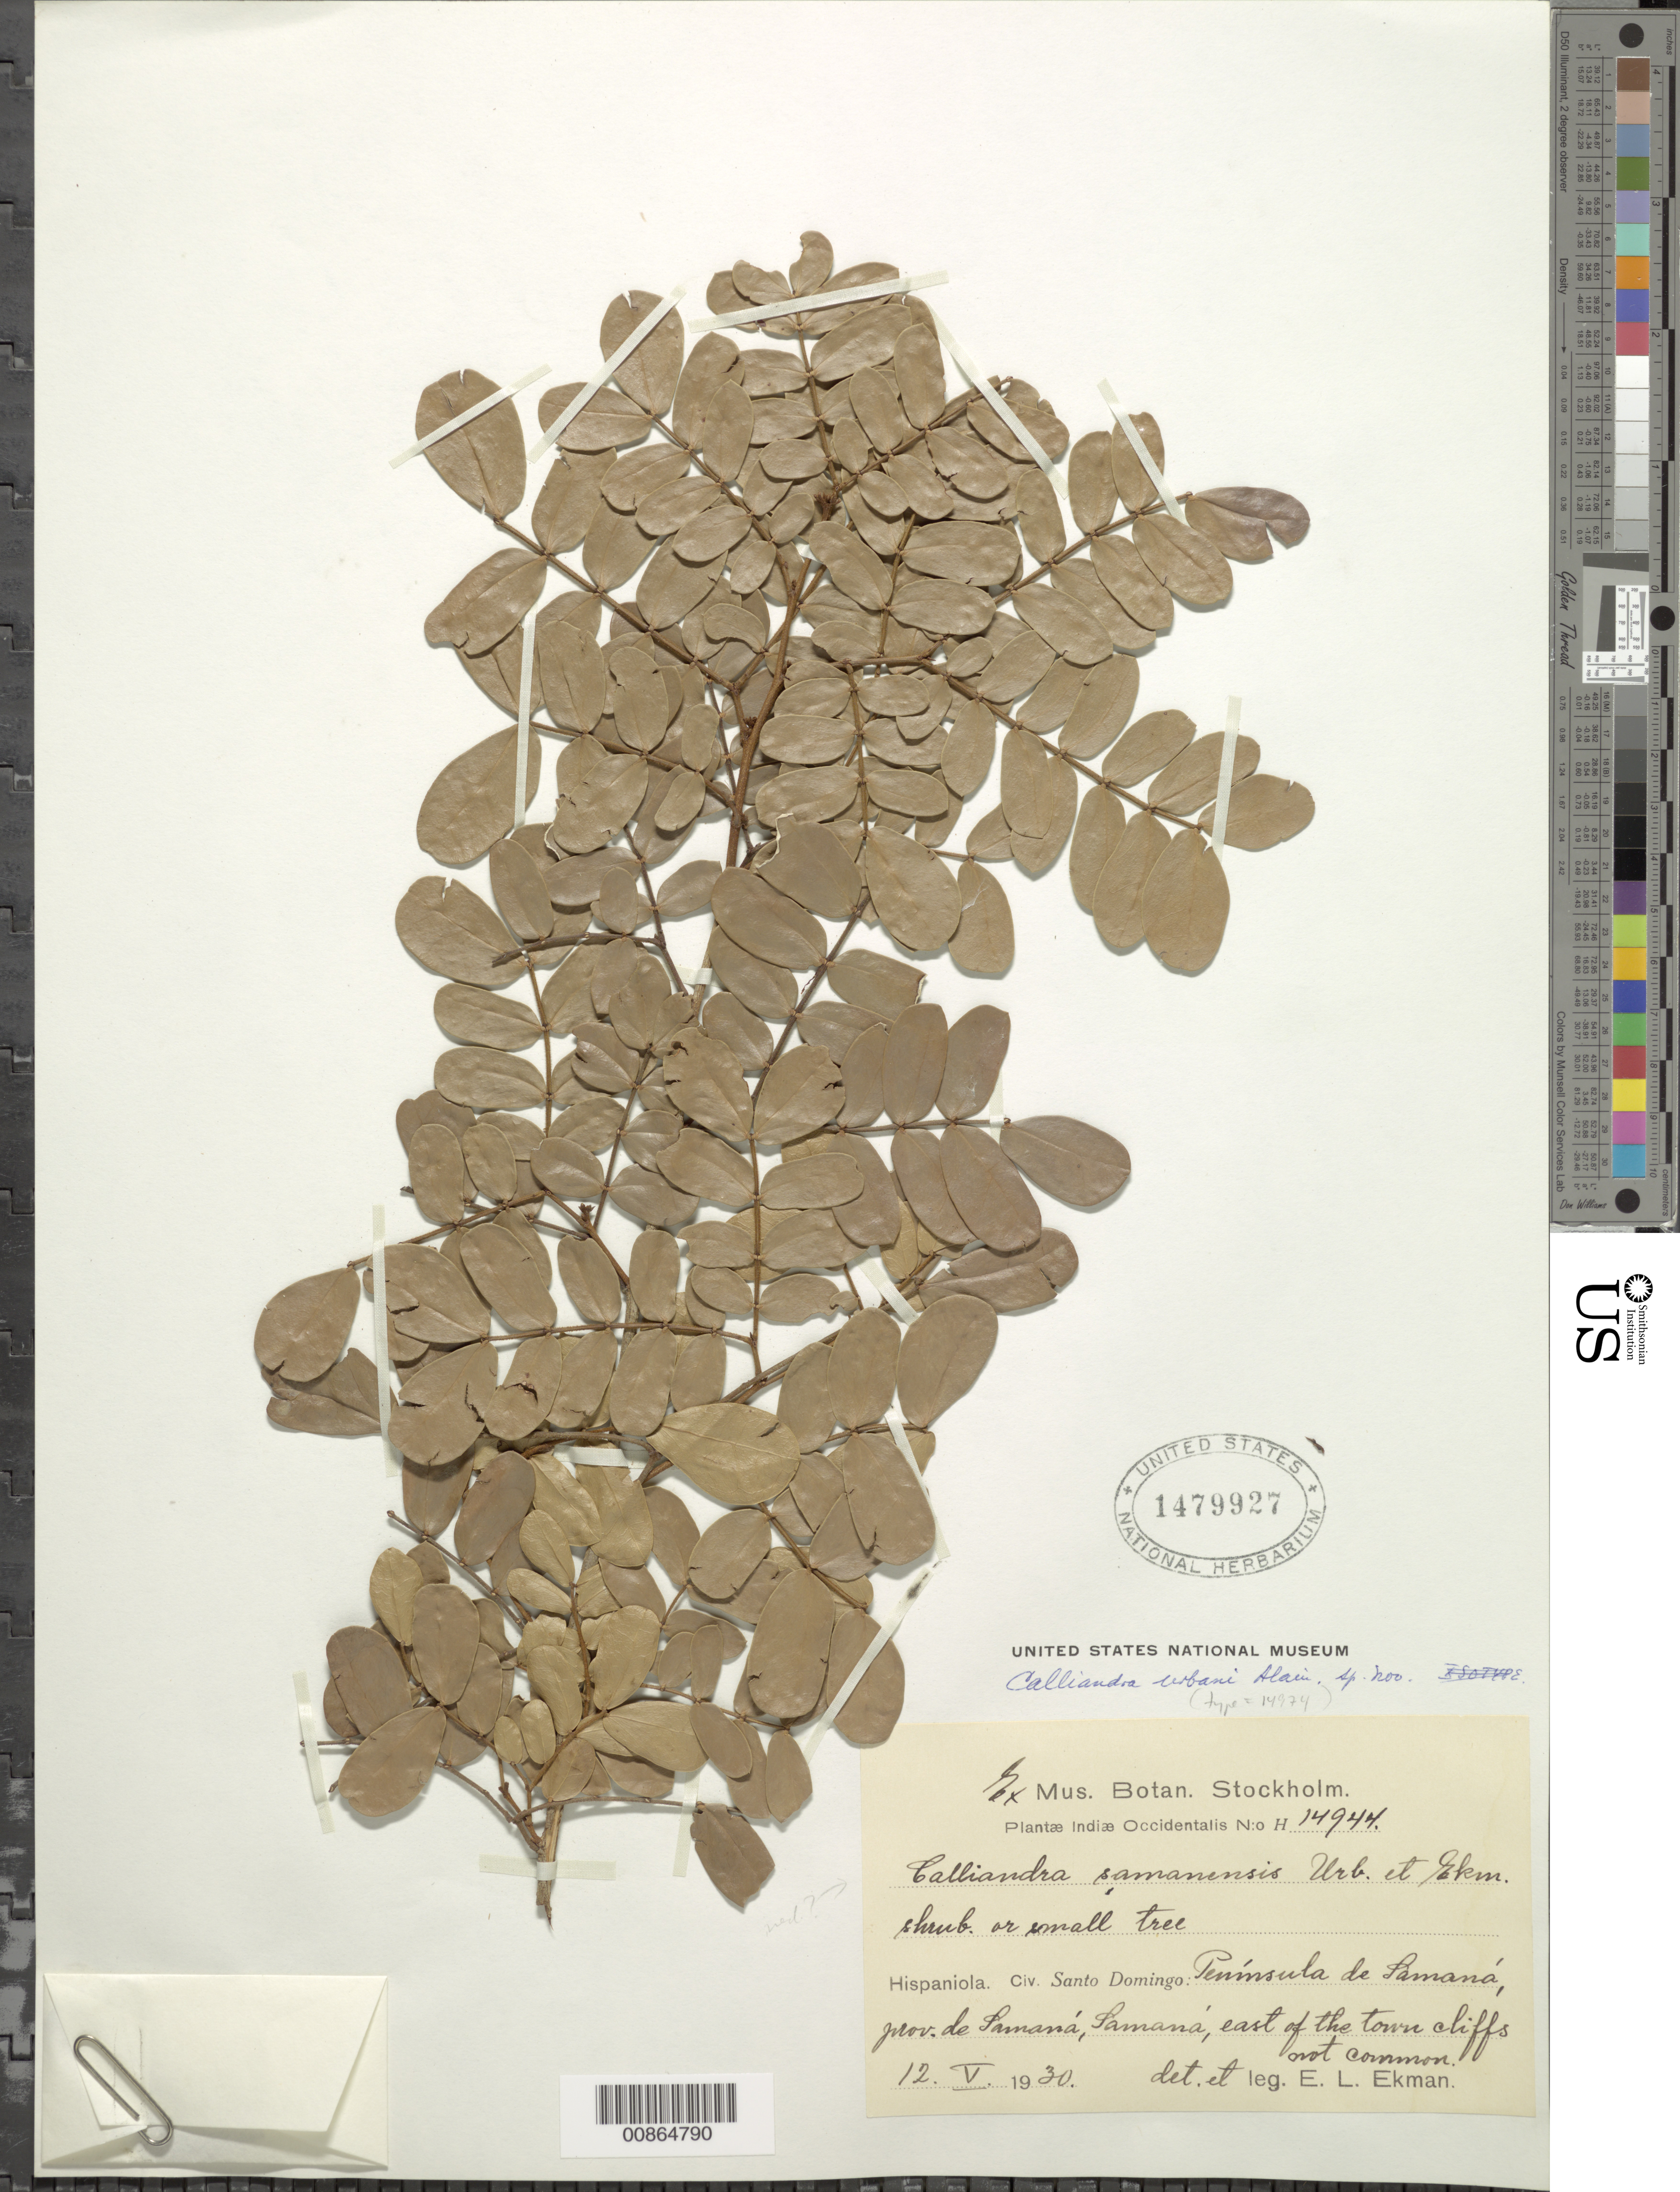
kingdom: Plantae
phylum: Tracheophyta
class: Magnoliopsida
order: Fabales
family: Fabaceae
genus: Calliandra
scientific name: Calliandra tergemina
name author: (L.) Benth.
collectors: E. L. Ekman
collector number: H 14944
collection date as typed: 12 May 1930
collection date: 1930-05-12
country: Dominican Republic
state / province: Samana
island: Hispaniola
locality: Península de Samaná, Samaná, east of the town cliffs.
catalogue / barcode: US 1479927